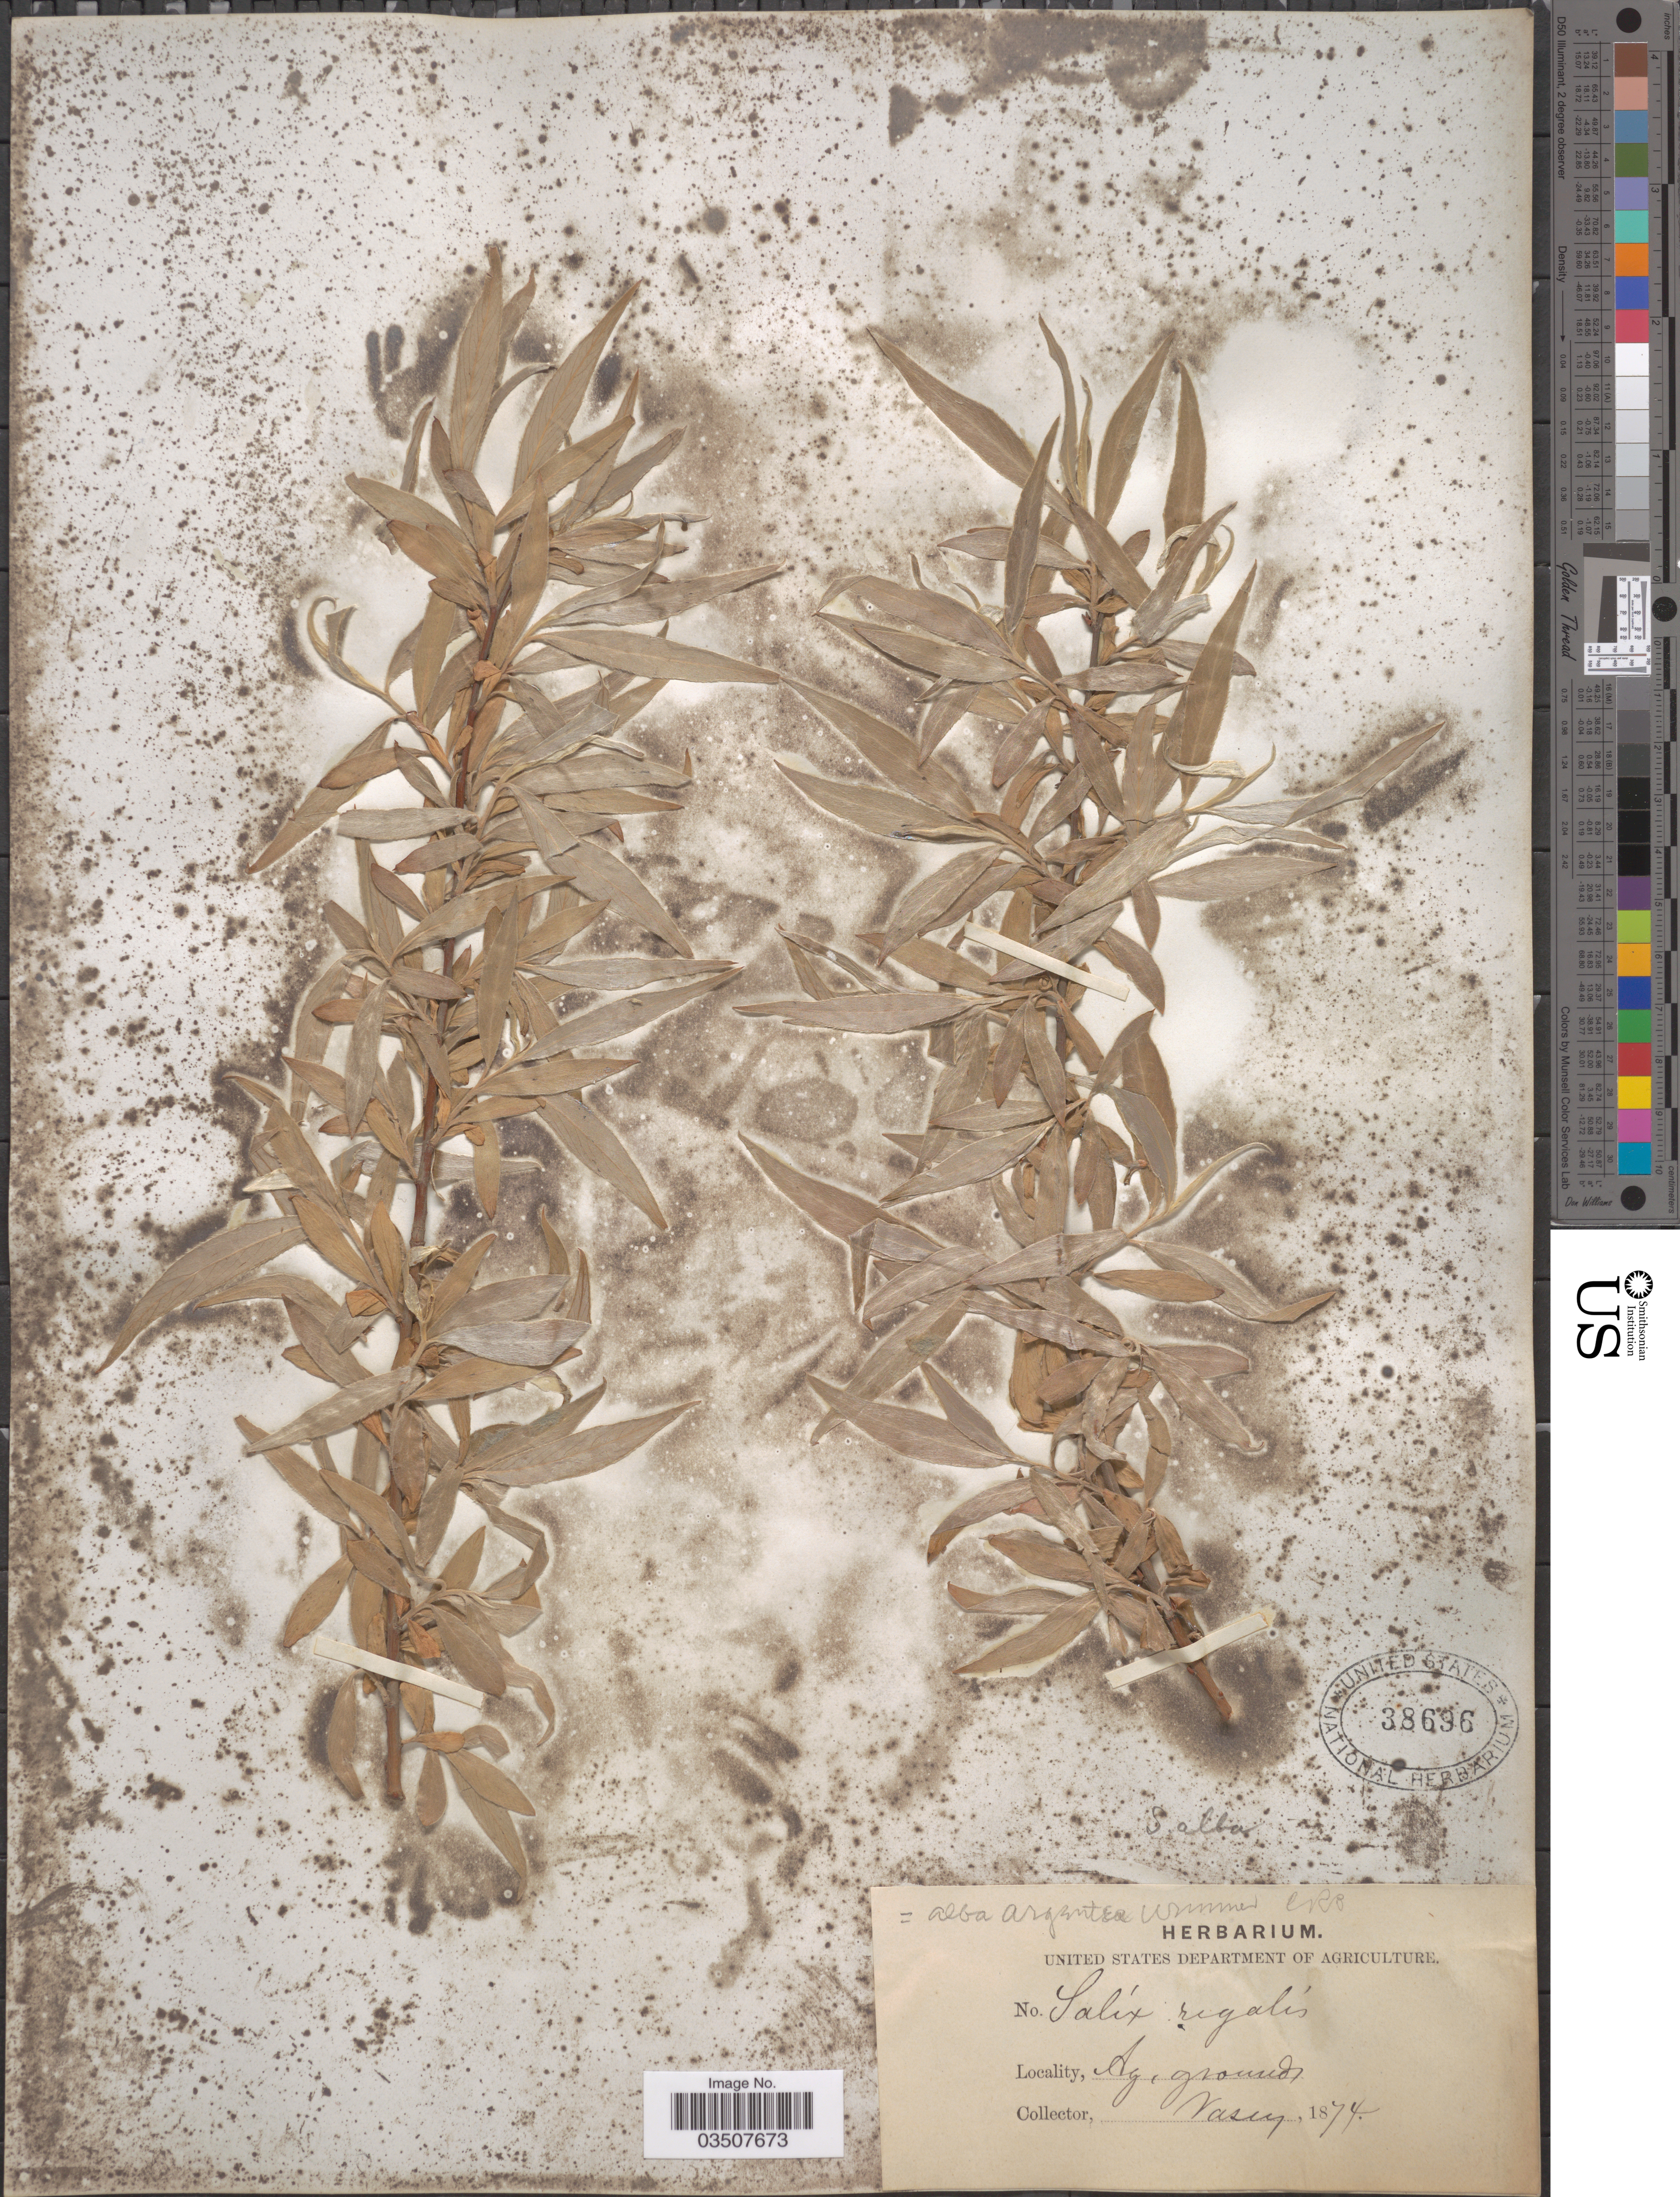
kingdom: Plantae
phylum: Tracheophyta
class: Magnoliopsida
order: Malpighiales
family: Salicaceae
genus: Salix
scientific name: Salix cardiophylla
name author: Trautv. & C.A. Mey.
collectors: Vasey, --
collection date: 1874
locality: Ag. grounds.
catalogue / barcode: US 38696